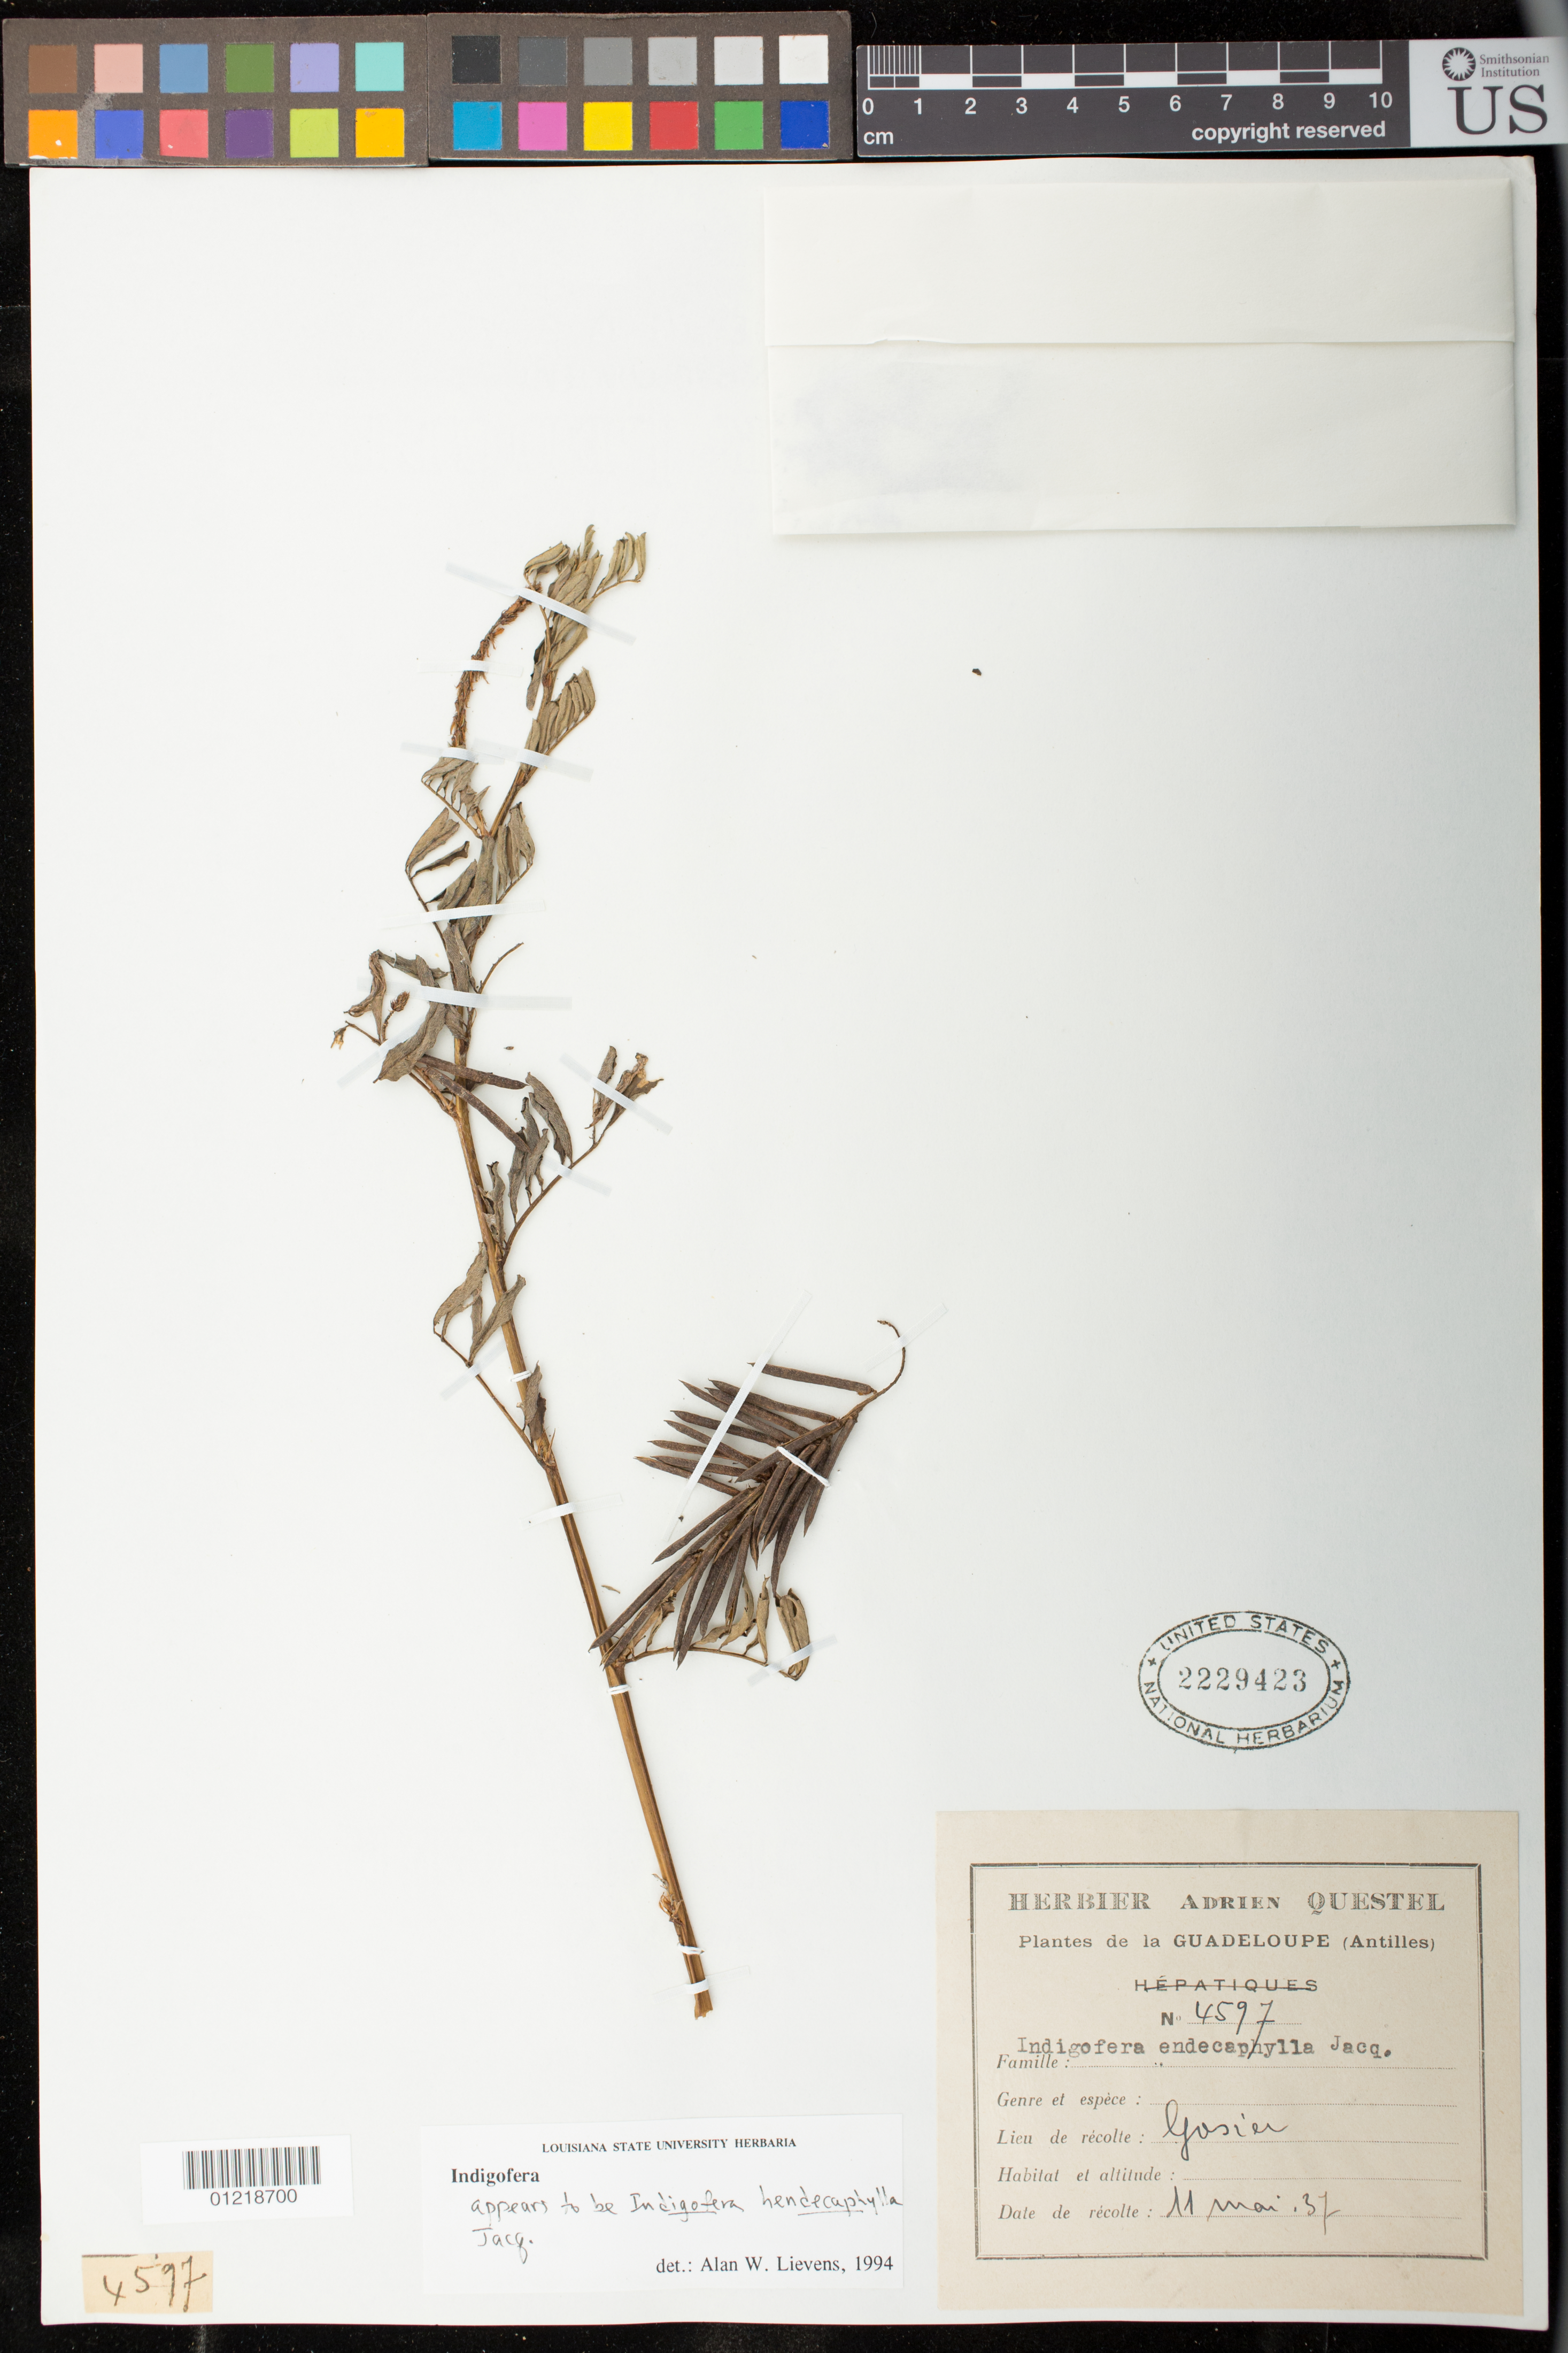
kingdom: Plantae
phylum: Tracheophyta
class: Magnoliopsida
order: Fabales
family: Fabaceae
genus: Indigofera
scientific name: Indigofera hendecaphylla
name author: Jacq.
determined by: Lievens, A. W.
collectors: A. Questel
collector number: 4597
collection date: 1937-05-11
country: Guadeloupe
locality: Gosier.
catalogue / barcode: US 2229423